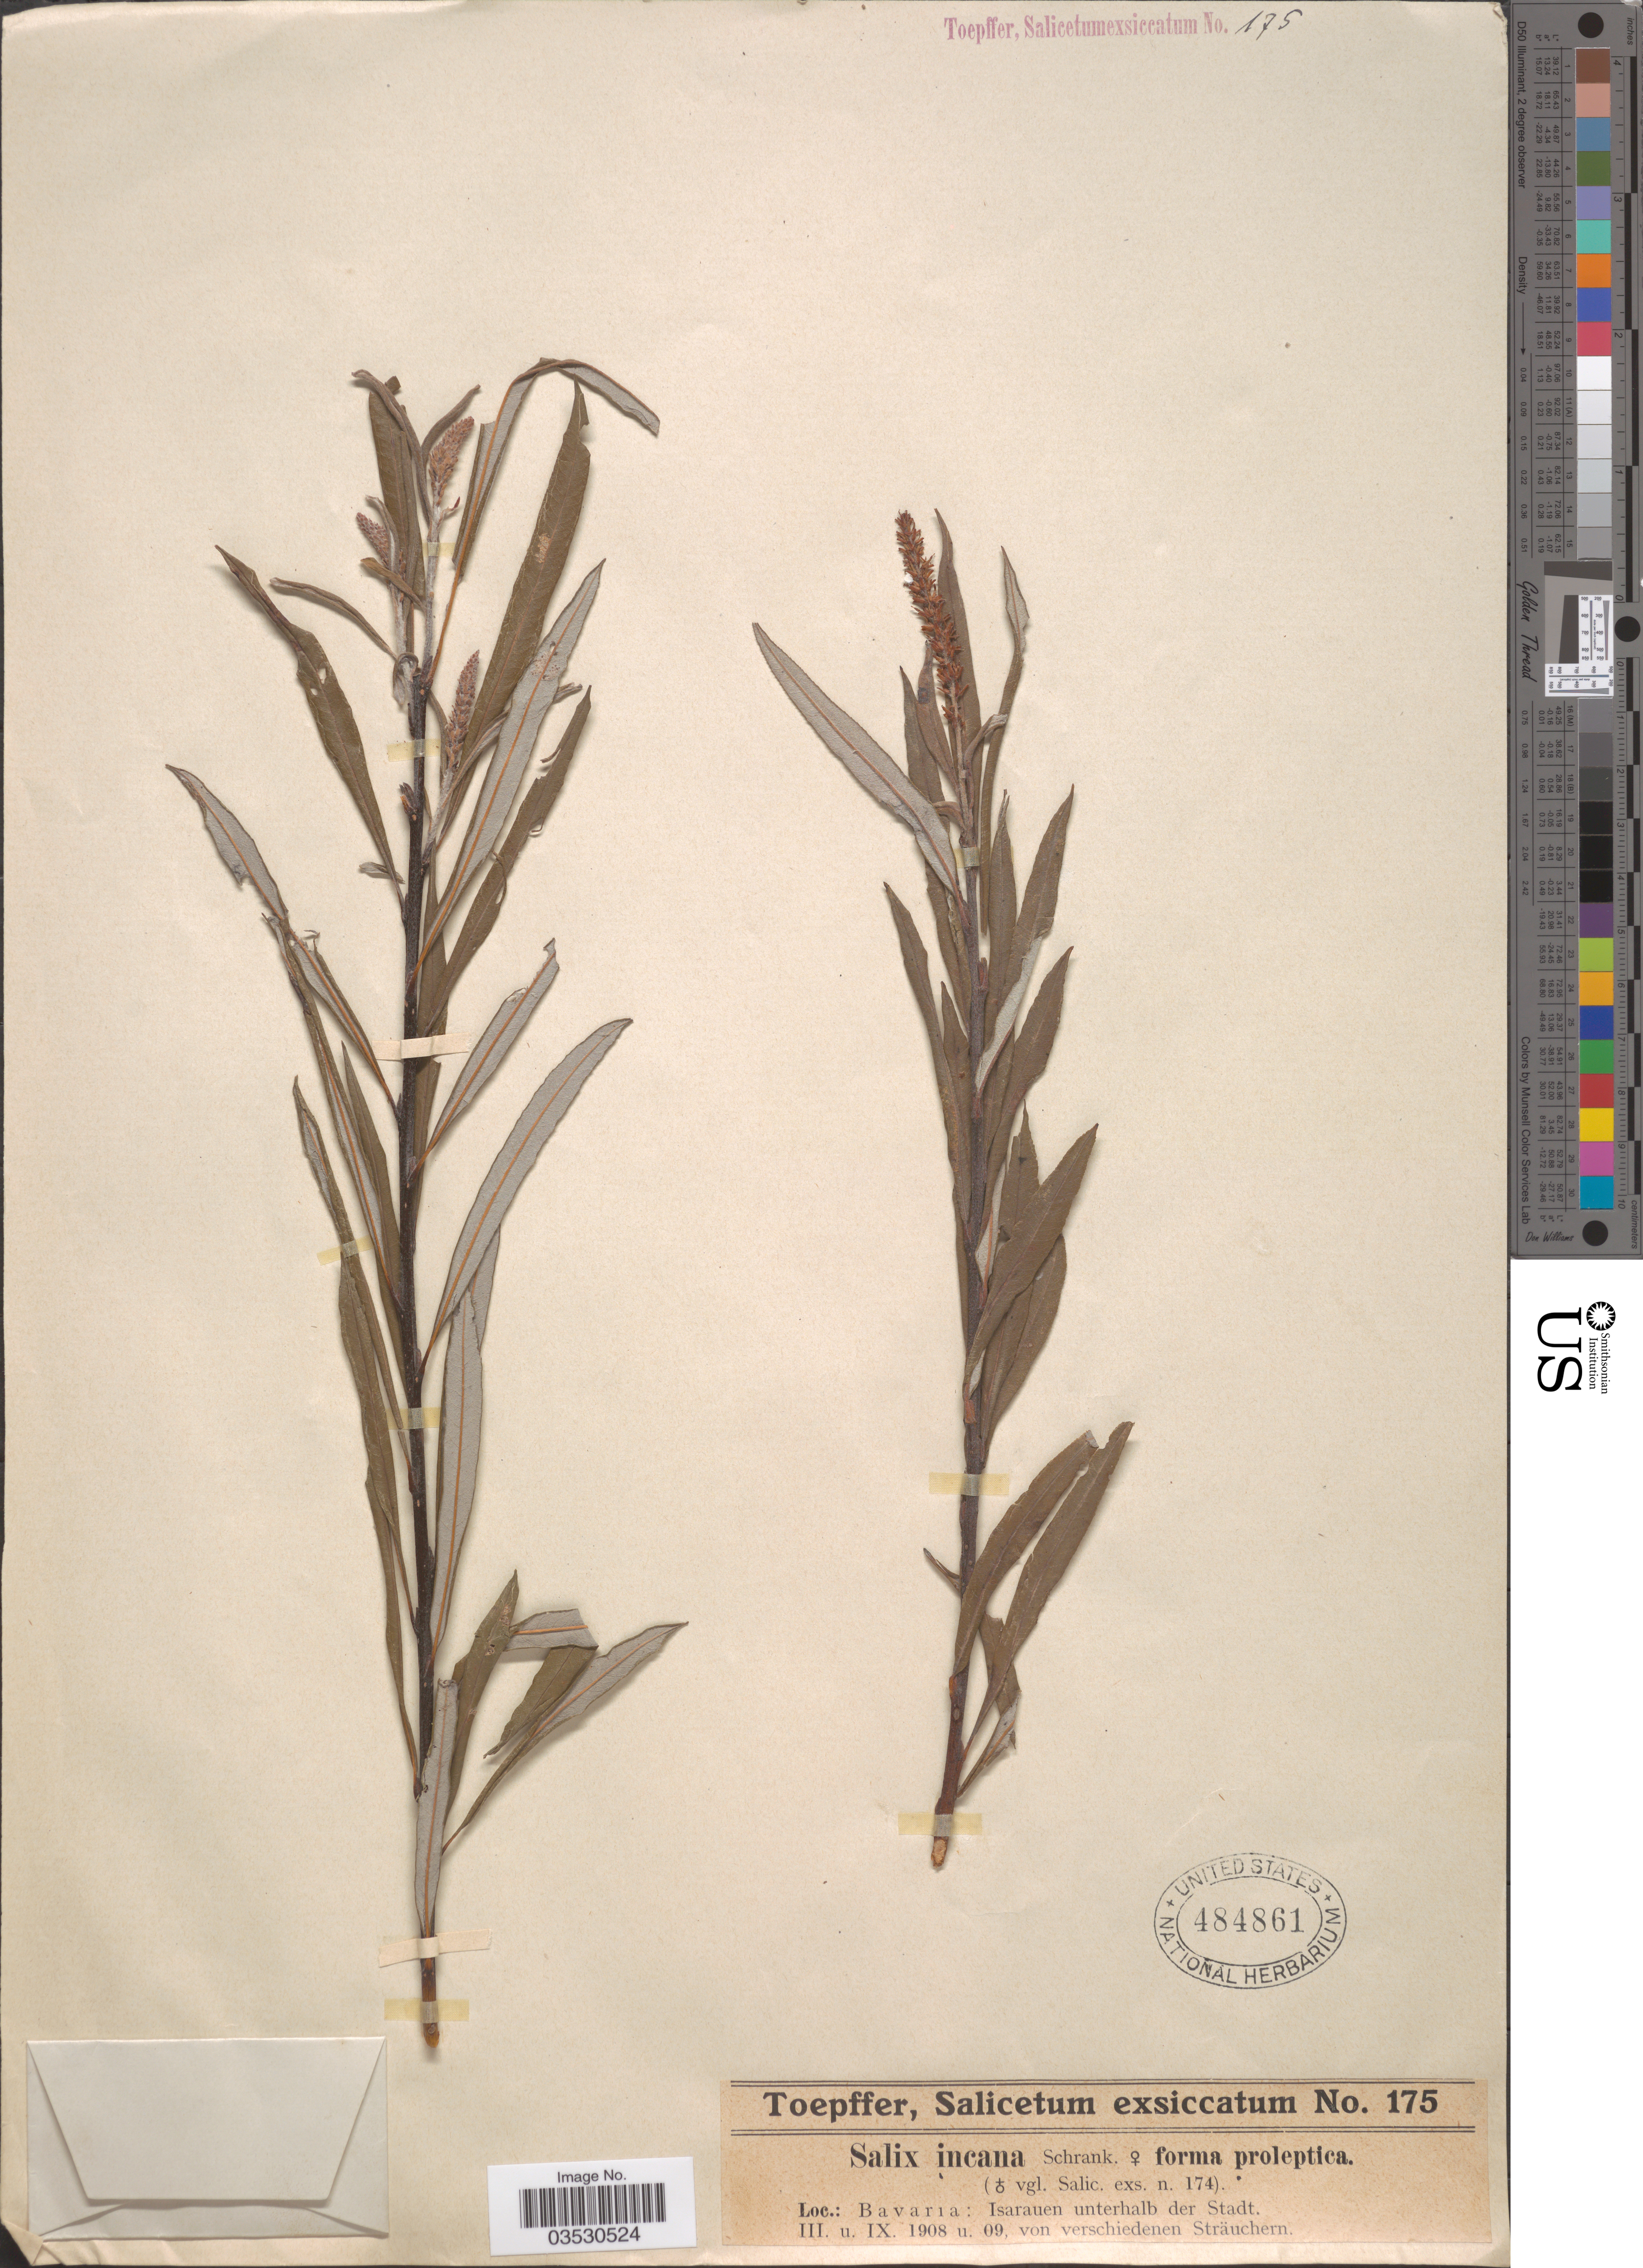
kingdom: Plantae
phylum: Tracheophyta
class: Magnoliopsida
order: Malpighiales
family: Salicaceae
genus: Salix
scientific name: Salix incana f. proleptica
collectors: A. Toepffer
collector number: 175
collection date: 1908-03/1908-09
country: Germany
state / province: Bayern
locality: Bavaria: Isarauen unterhalb der Stadt.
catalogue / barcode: US 484861